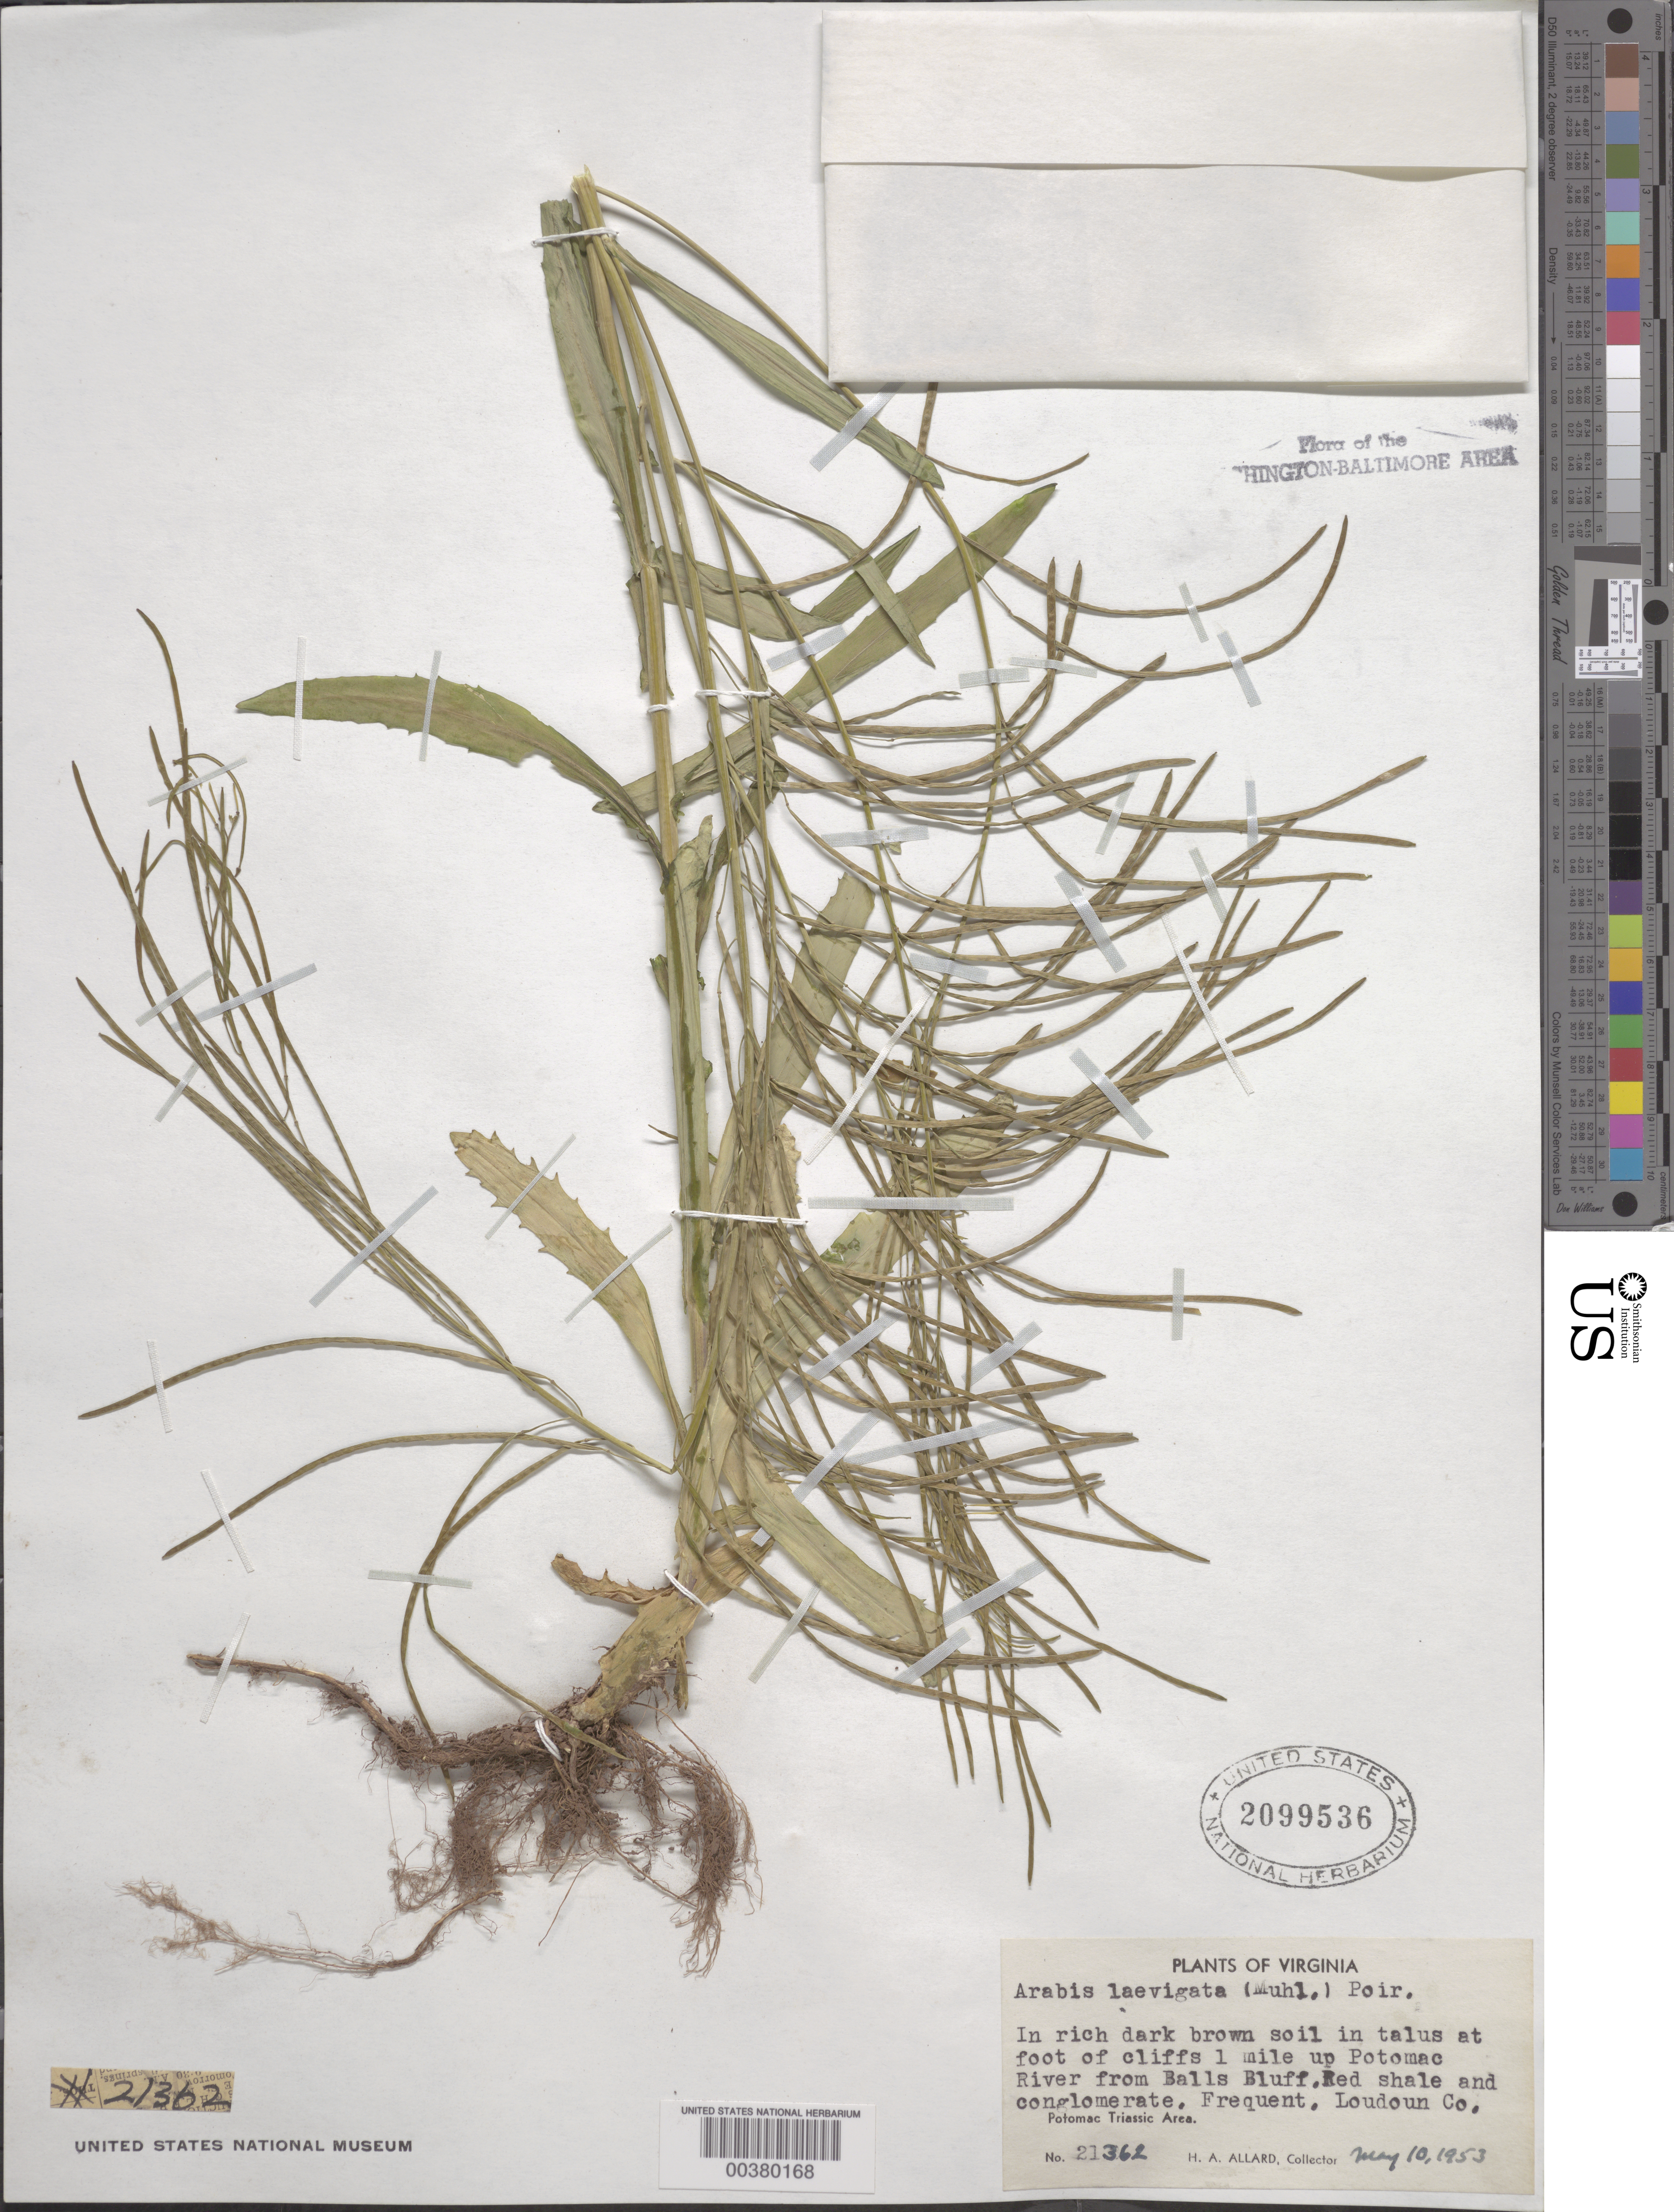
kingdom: Plantae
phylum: Tracheophyta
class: Magnoliopsida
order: Brassicales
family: Brassicaceae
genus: Boechera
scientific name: Boechera laevigata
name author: (Muhl. ex Willd.) Al-Shehbaz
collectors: H. A. Allard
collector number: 21362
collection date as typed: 10 May 1953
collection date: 1953-05-10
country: United States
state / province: Virginia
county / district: Loudoun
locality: Upstream from Balls Bluff on Potomac River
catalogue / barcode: US 2099536